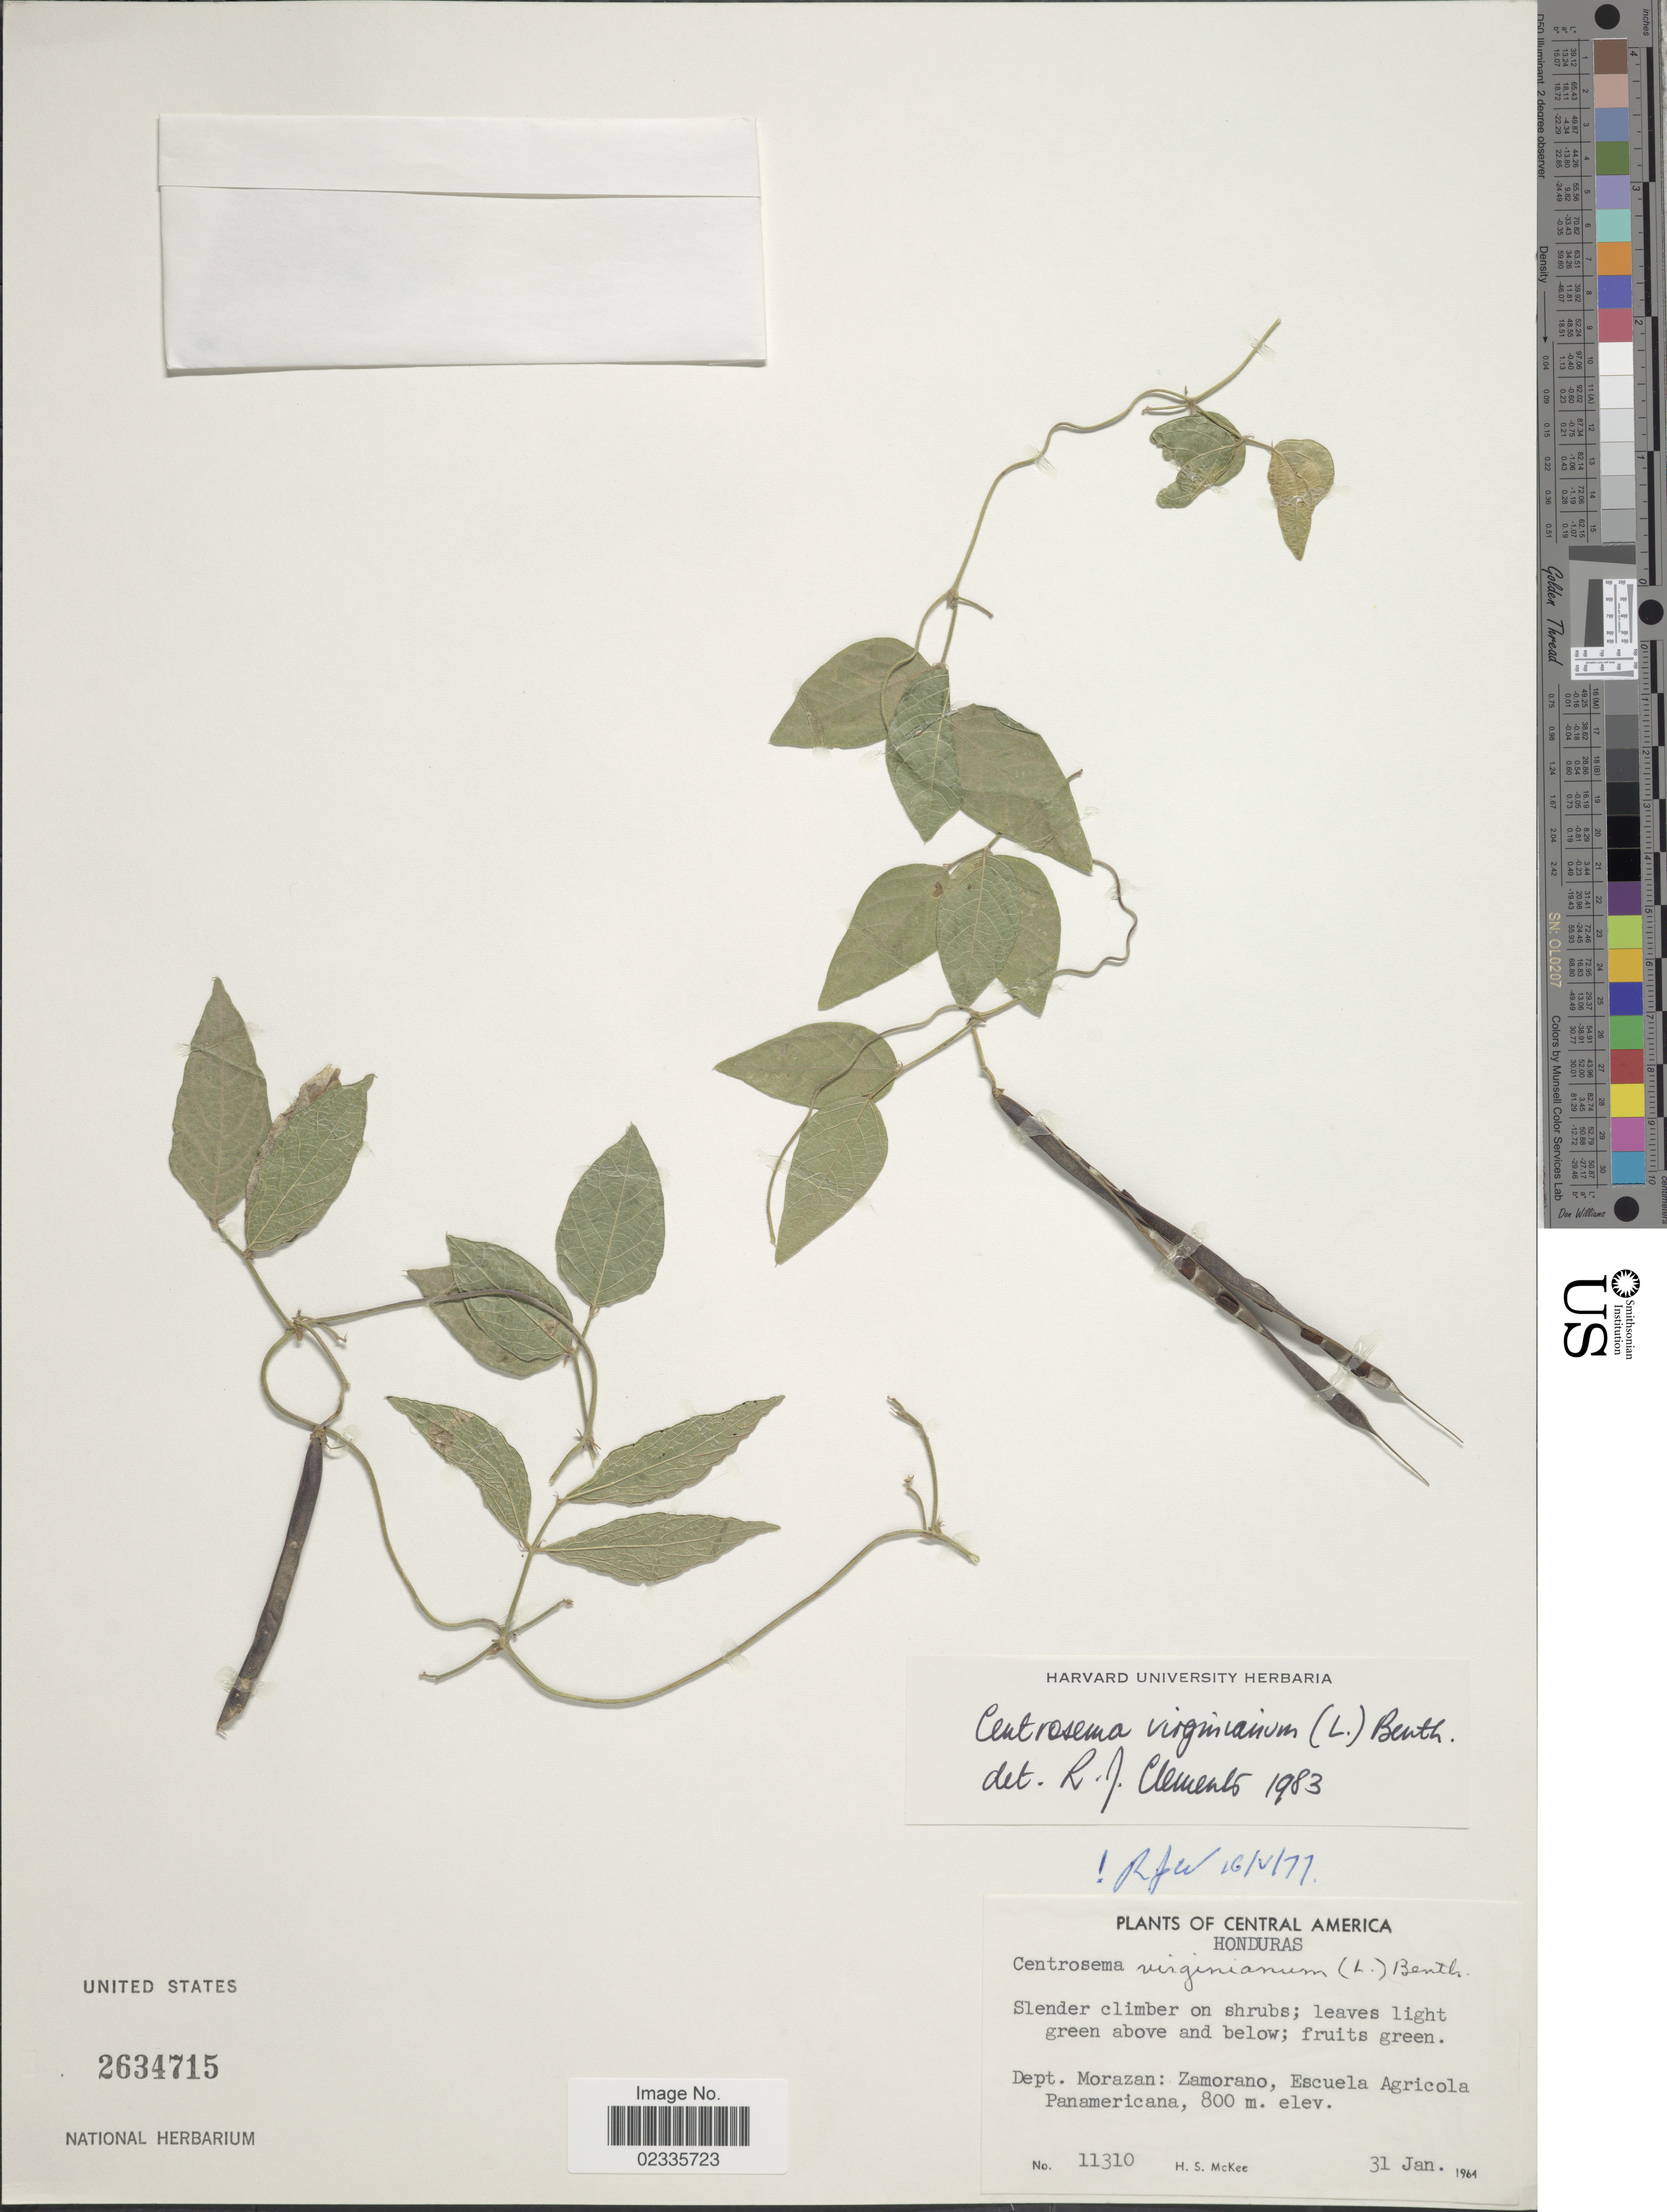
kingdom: Plantae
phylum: Tracheophyta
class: Magnoliopsida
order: Fabales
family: Fabaceae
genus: Centrosema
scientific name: Centrosema virginianum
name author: (L.) Benth.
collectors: H. S. McKee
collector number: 11310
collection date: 1964-01-31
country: Honduras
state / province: Fco. Morazán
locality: Dept. Morazan: Zamorano, Escuela Agricola Panamericana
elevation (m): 800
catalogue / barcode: US 2634715